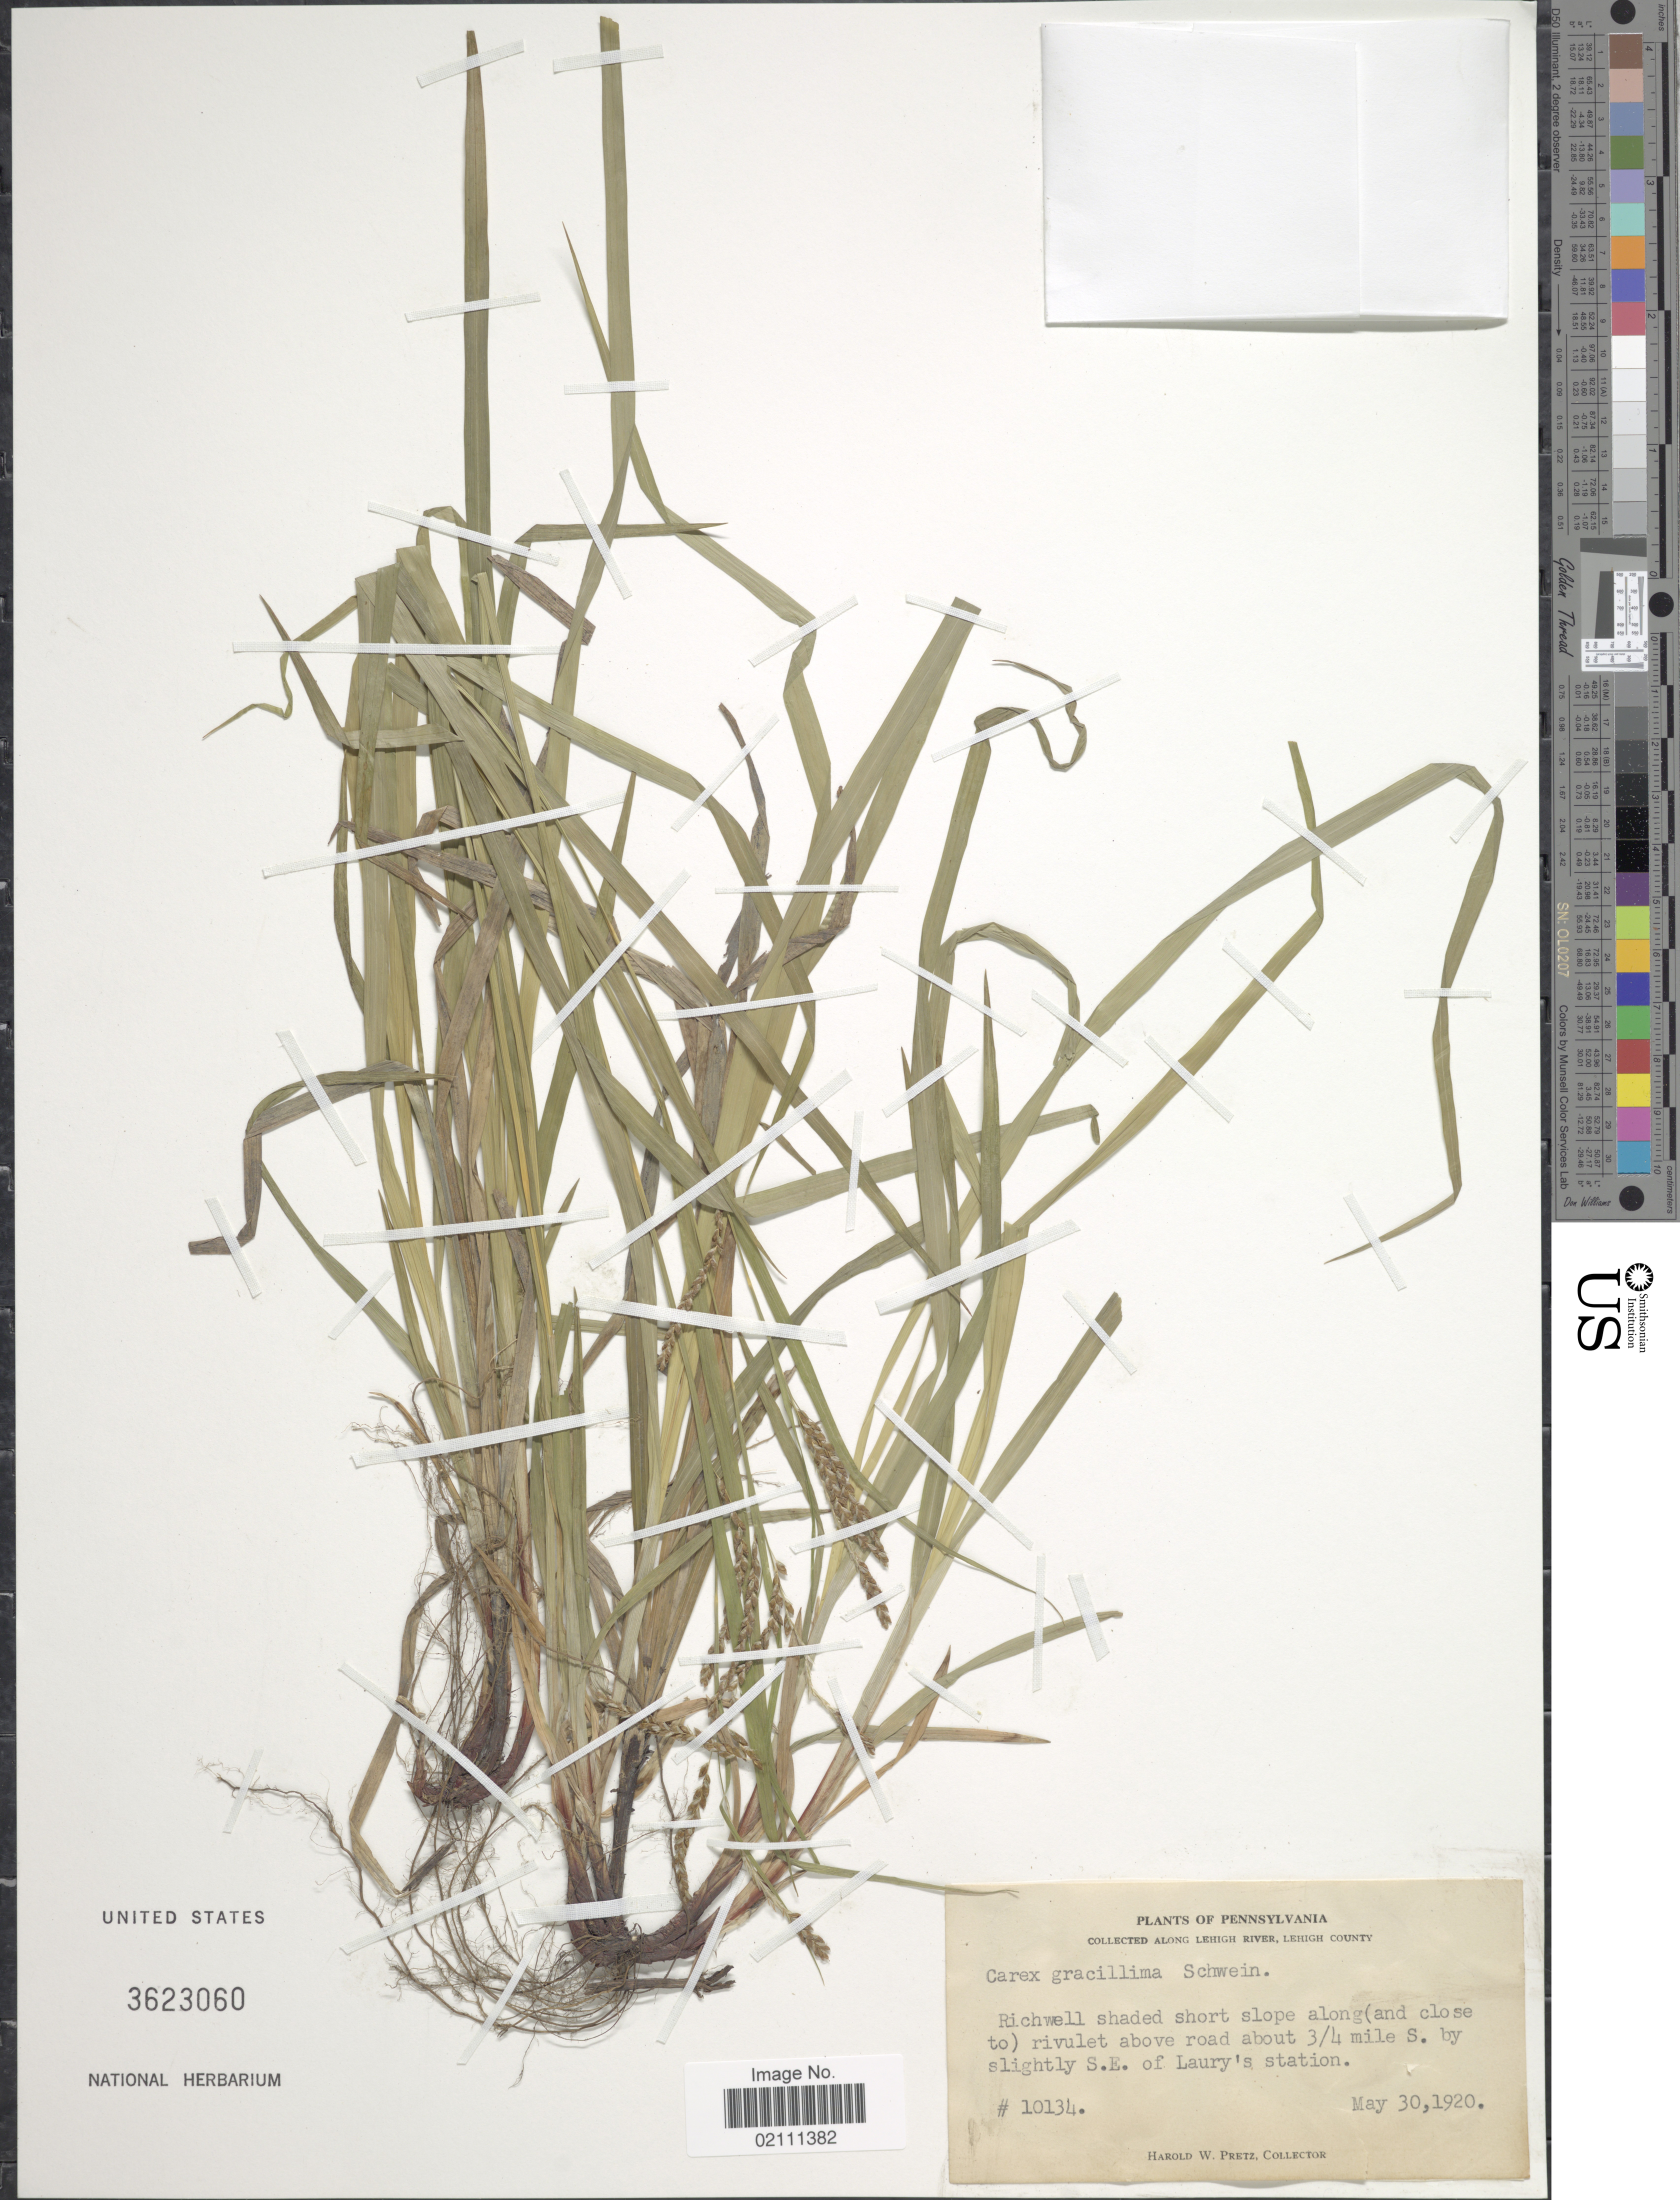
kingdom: Plantae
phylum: Tracheophyta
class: Liliopsida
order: Poales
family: Cyperaceae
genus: Carex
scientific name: Carex gracillima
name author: Schwein.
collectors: H. W. Pretz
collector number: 10134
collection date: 1920-05-30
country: United States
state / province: Pennsylvania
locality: Along Lehigh River, Lehigh County, Richwell shaded short slope along (and close to) rivulet above road about 3/4 mile S. by slighlty S.E. of Laury's station.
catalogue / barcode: US 3623060